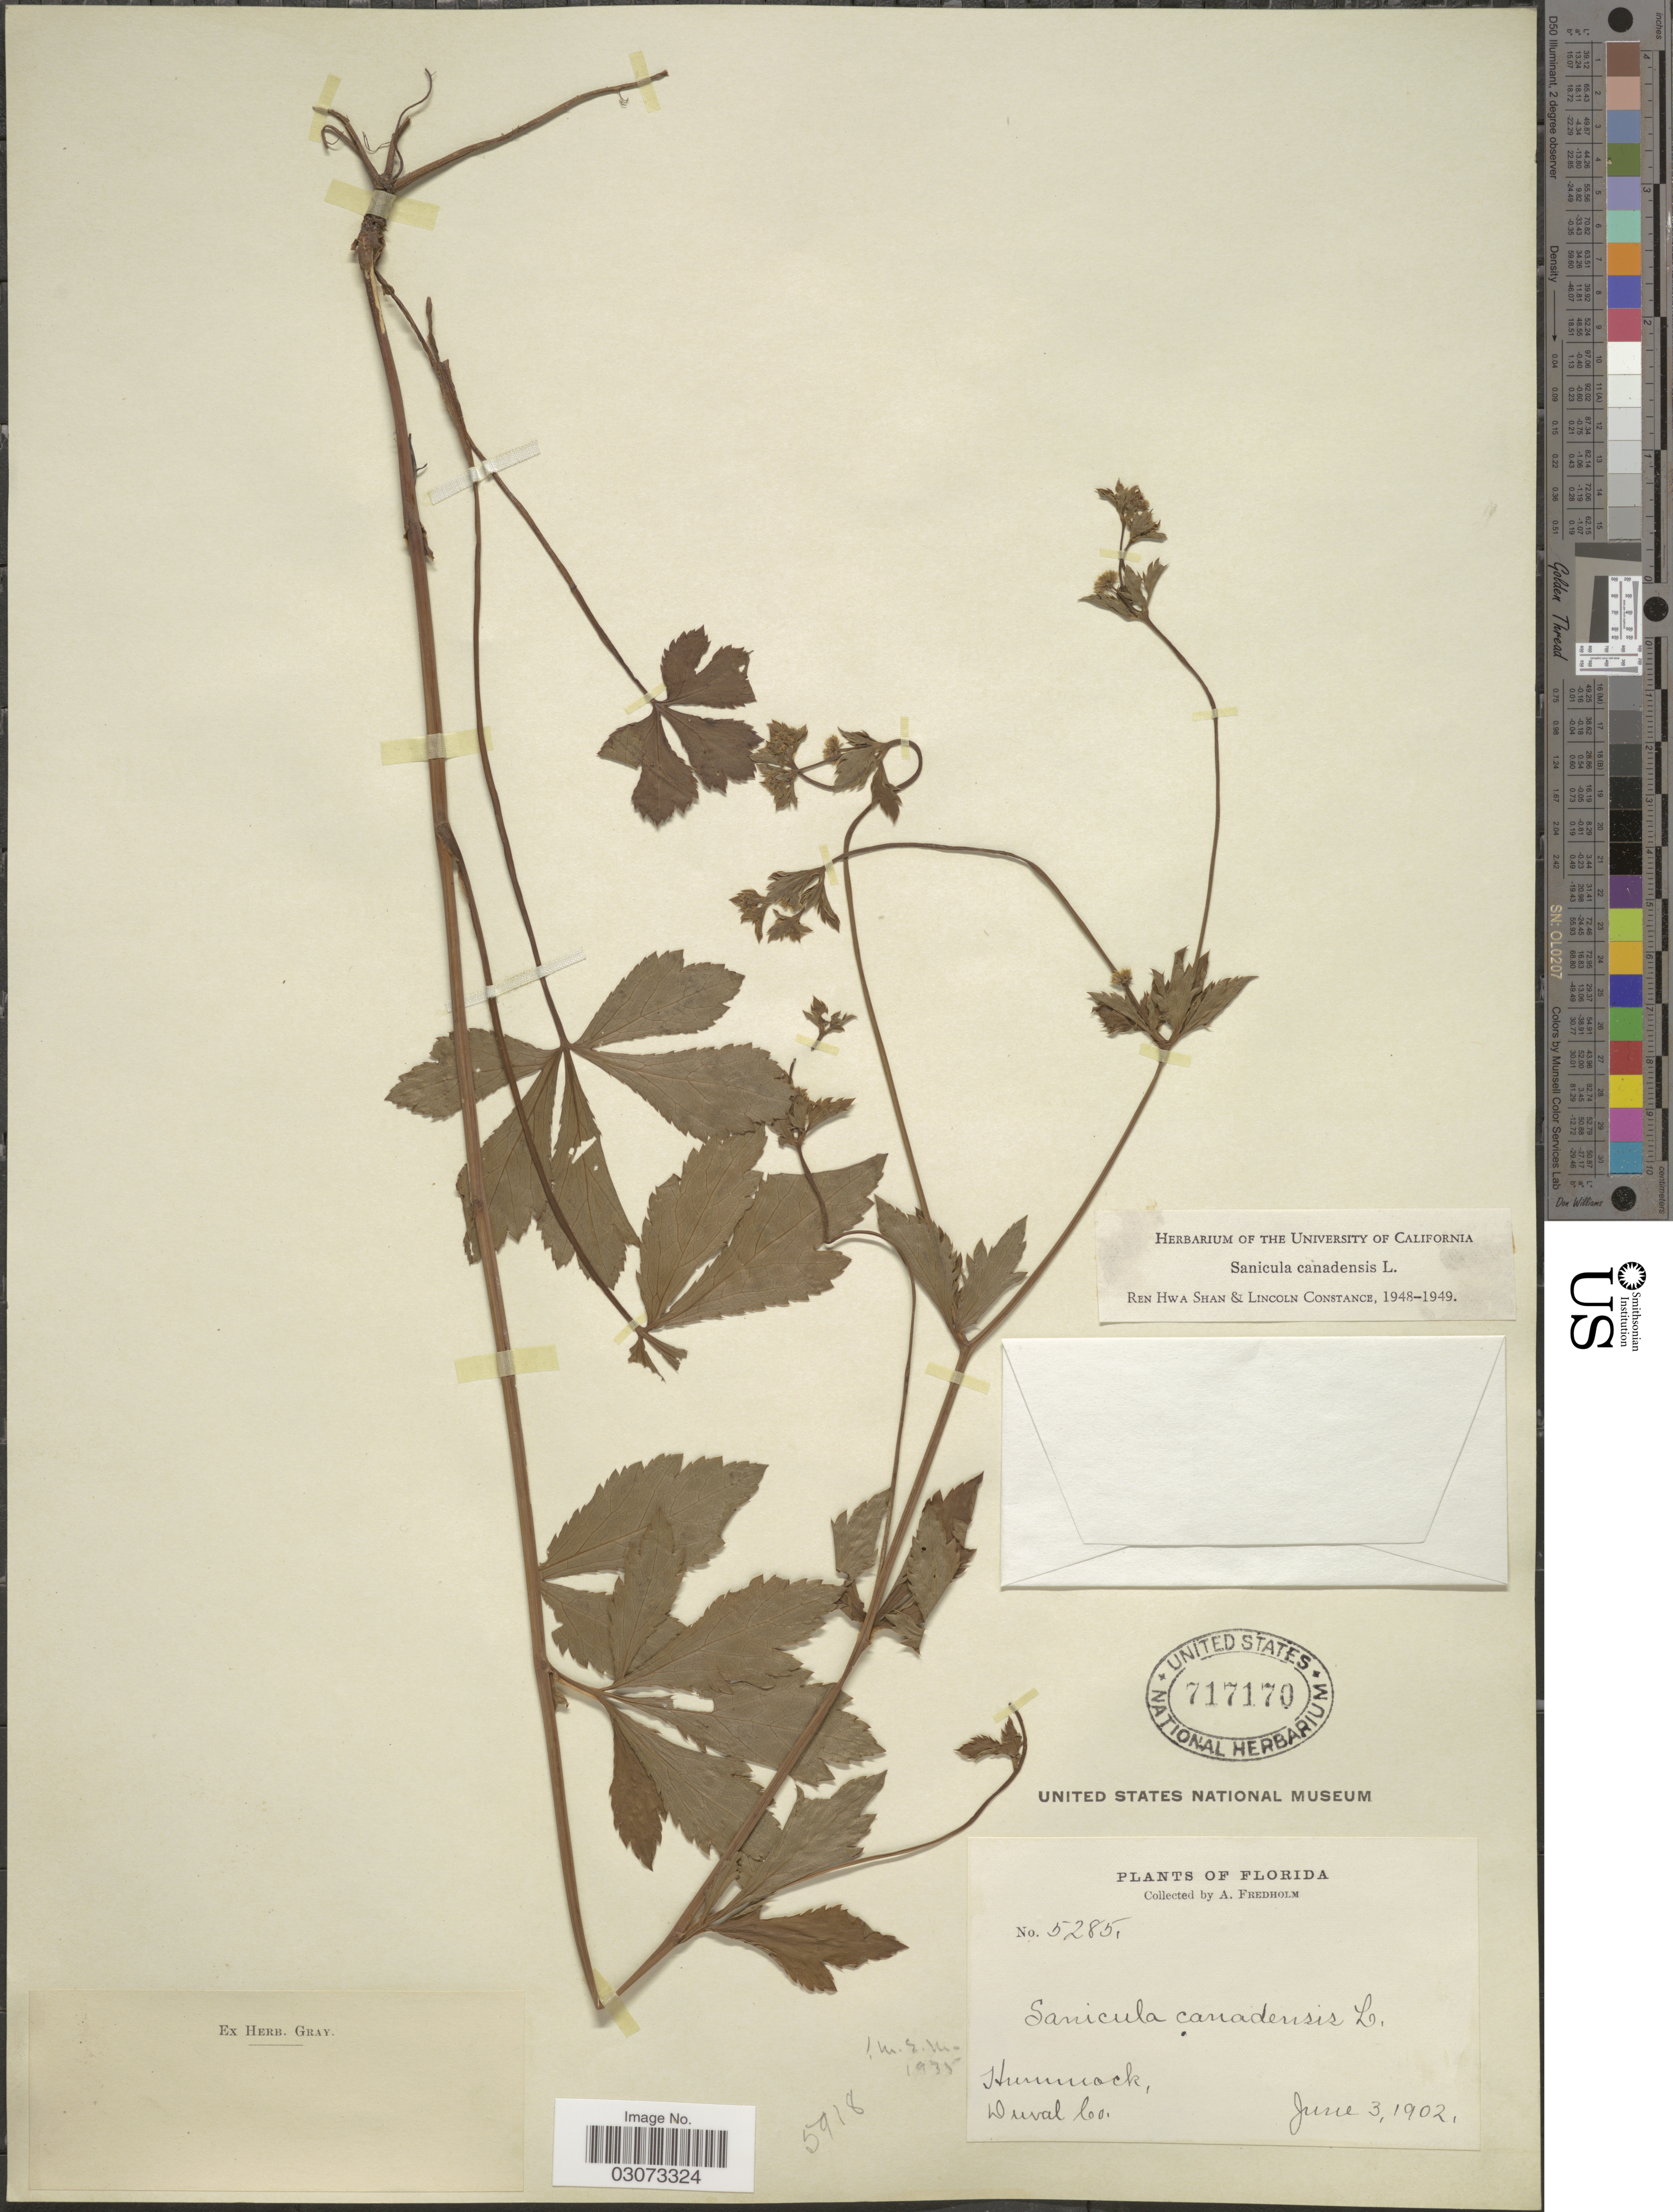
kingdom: Plantae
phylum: Tracheophyta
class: Magnoliopsida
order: Apiales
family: Apiaceae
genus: Sanicula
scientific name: Sanicula canadensis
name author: L.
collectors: A. Fredholm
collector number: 5285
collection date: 1902-06-03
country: United States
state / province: Florida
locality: Hummock, Duval Co.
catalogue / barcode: US 717170